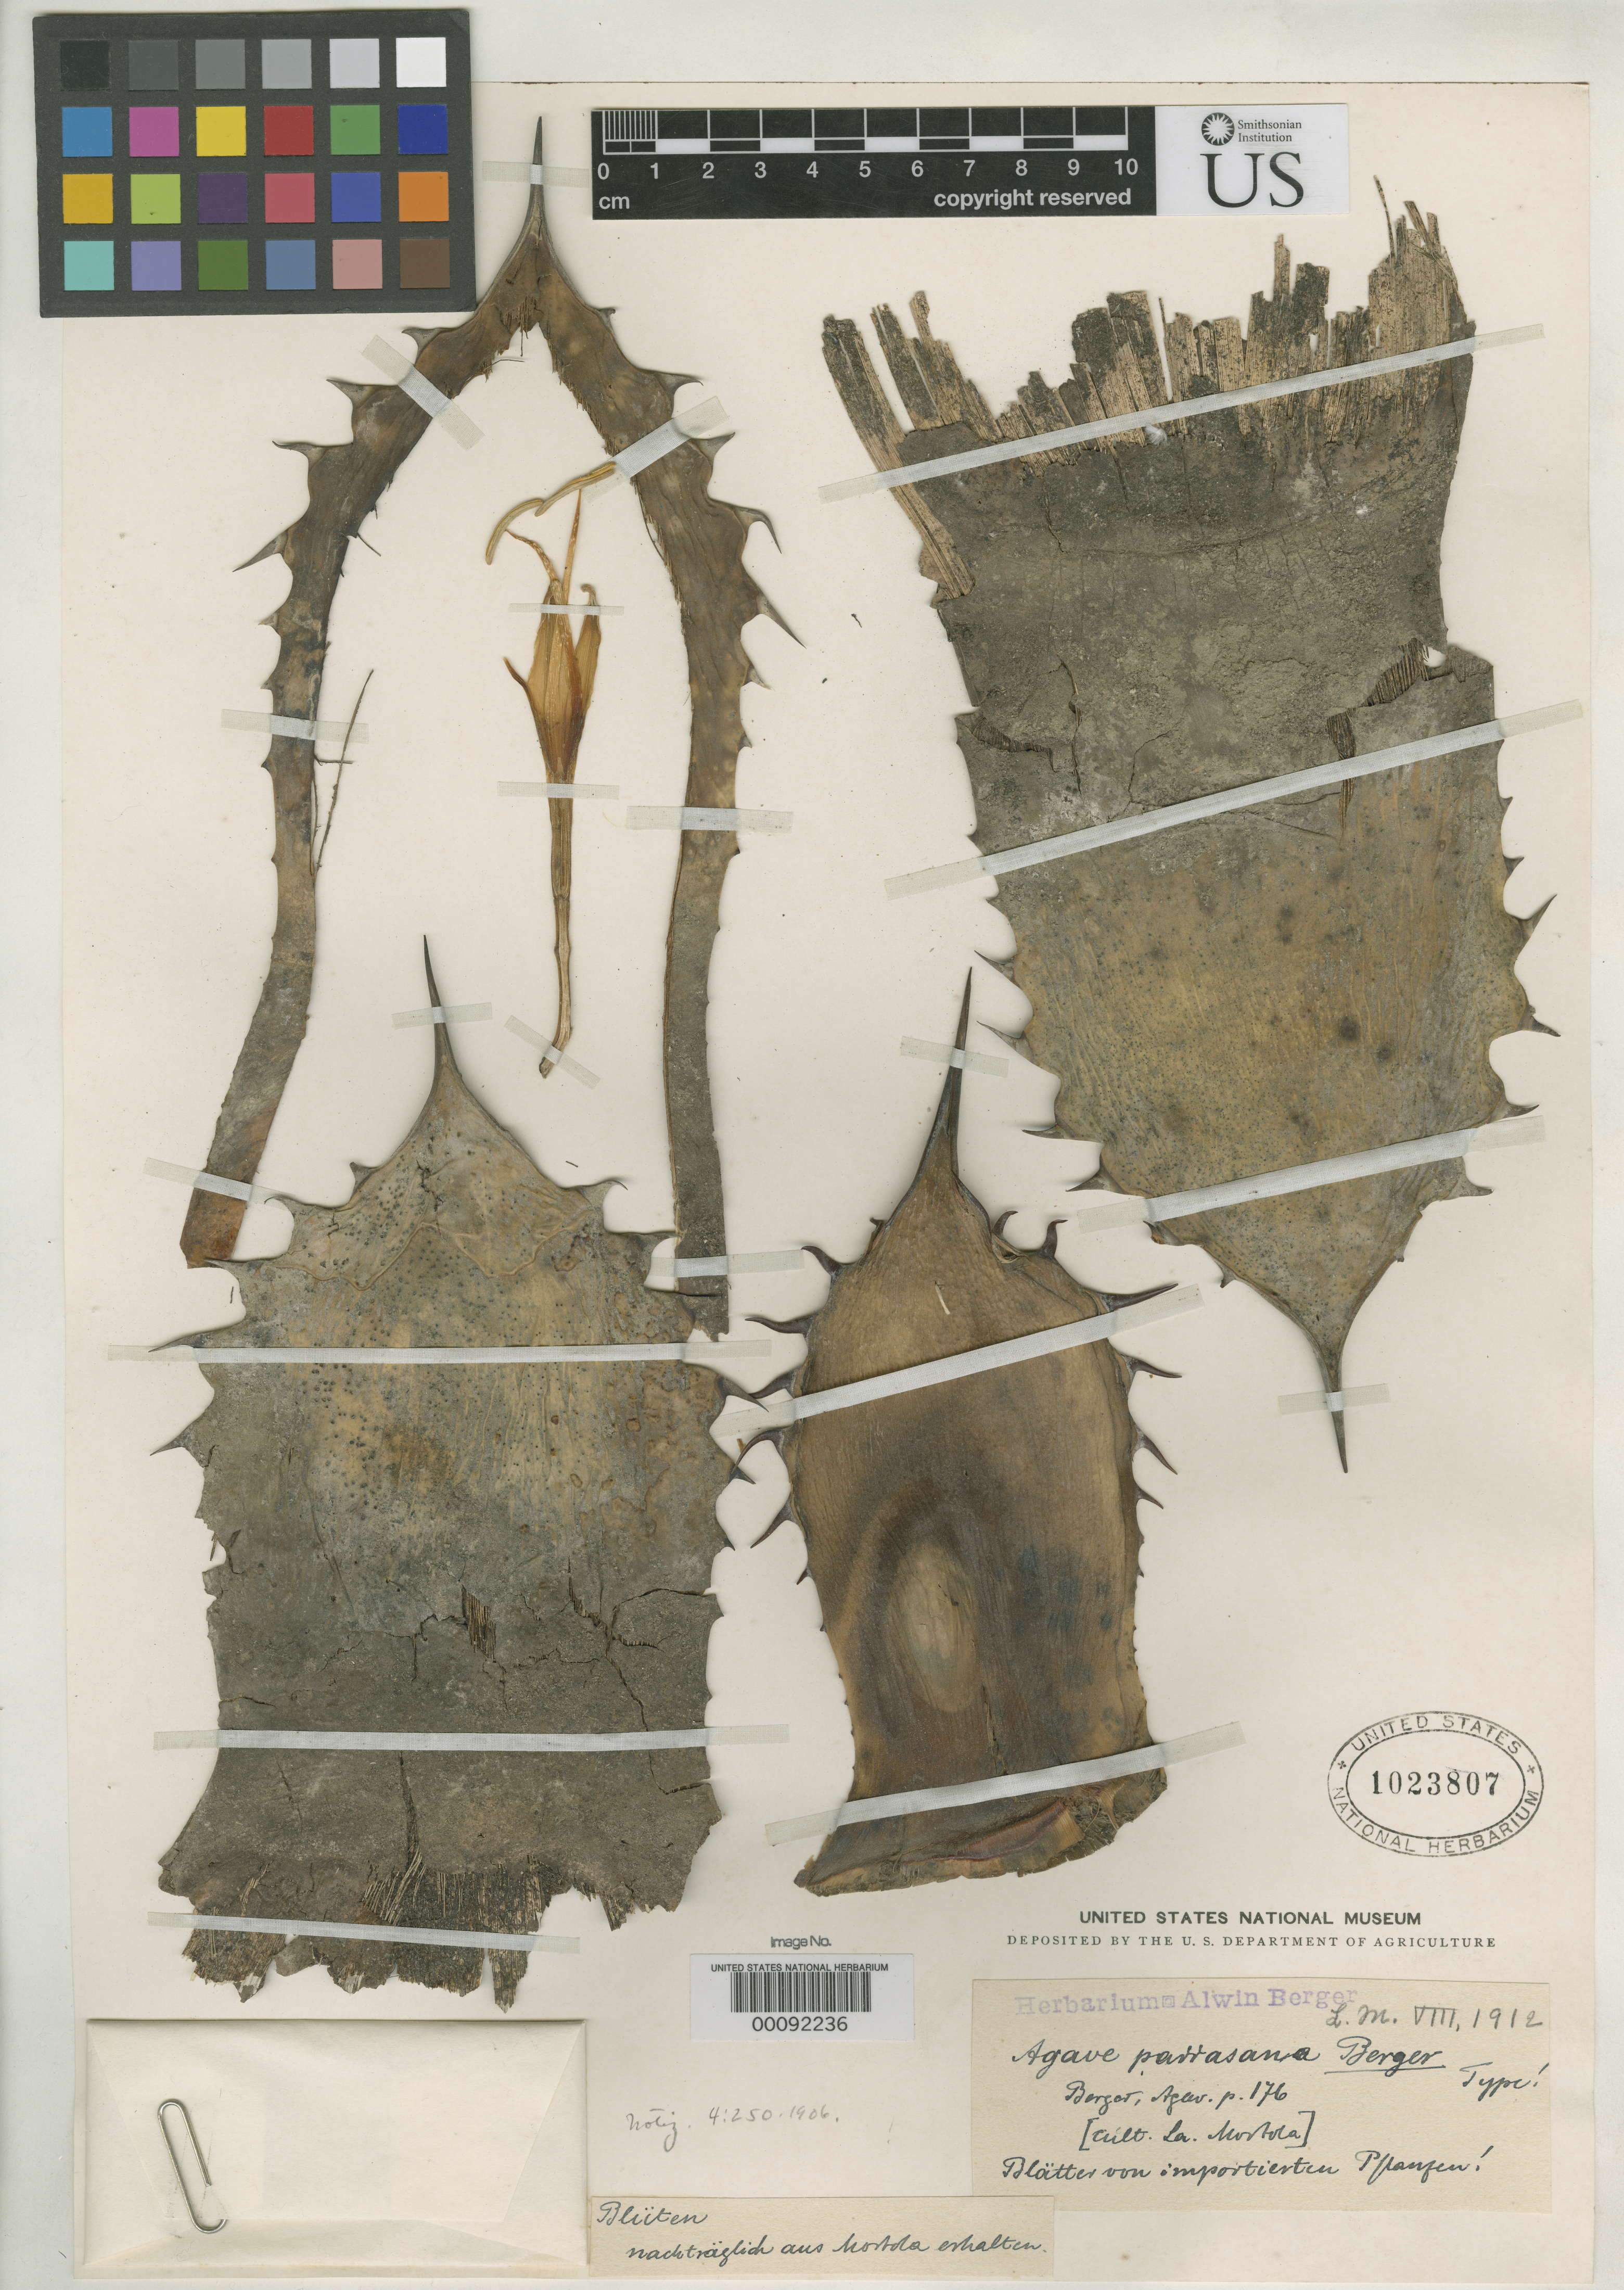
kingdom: Plantae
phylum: Tracheophyta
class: Liliopsida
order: Asparagales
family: Asparagaceae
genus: Agave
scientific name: Agave parrasana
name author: A. Berger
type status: Holotype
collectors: C. A. Purpus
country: Mexico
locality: Sierra de Parras.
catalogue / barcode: US 1023807